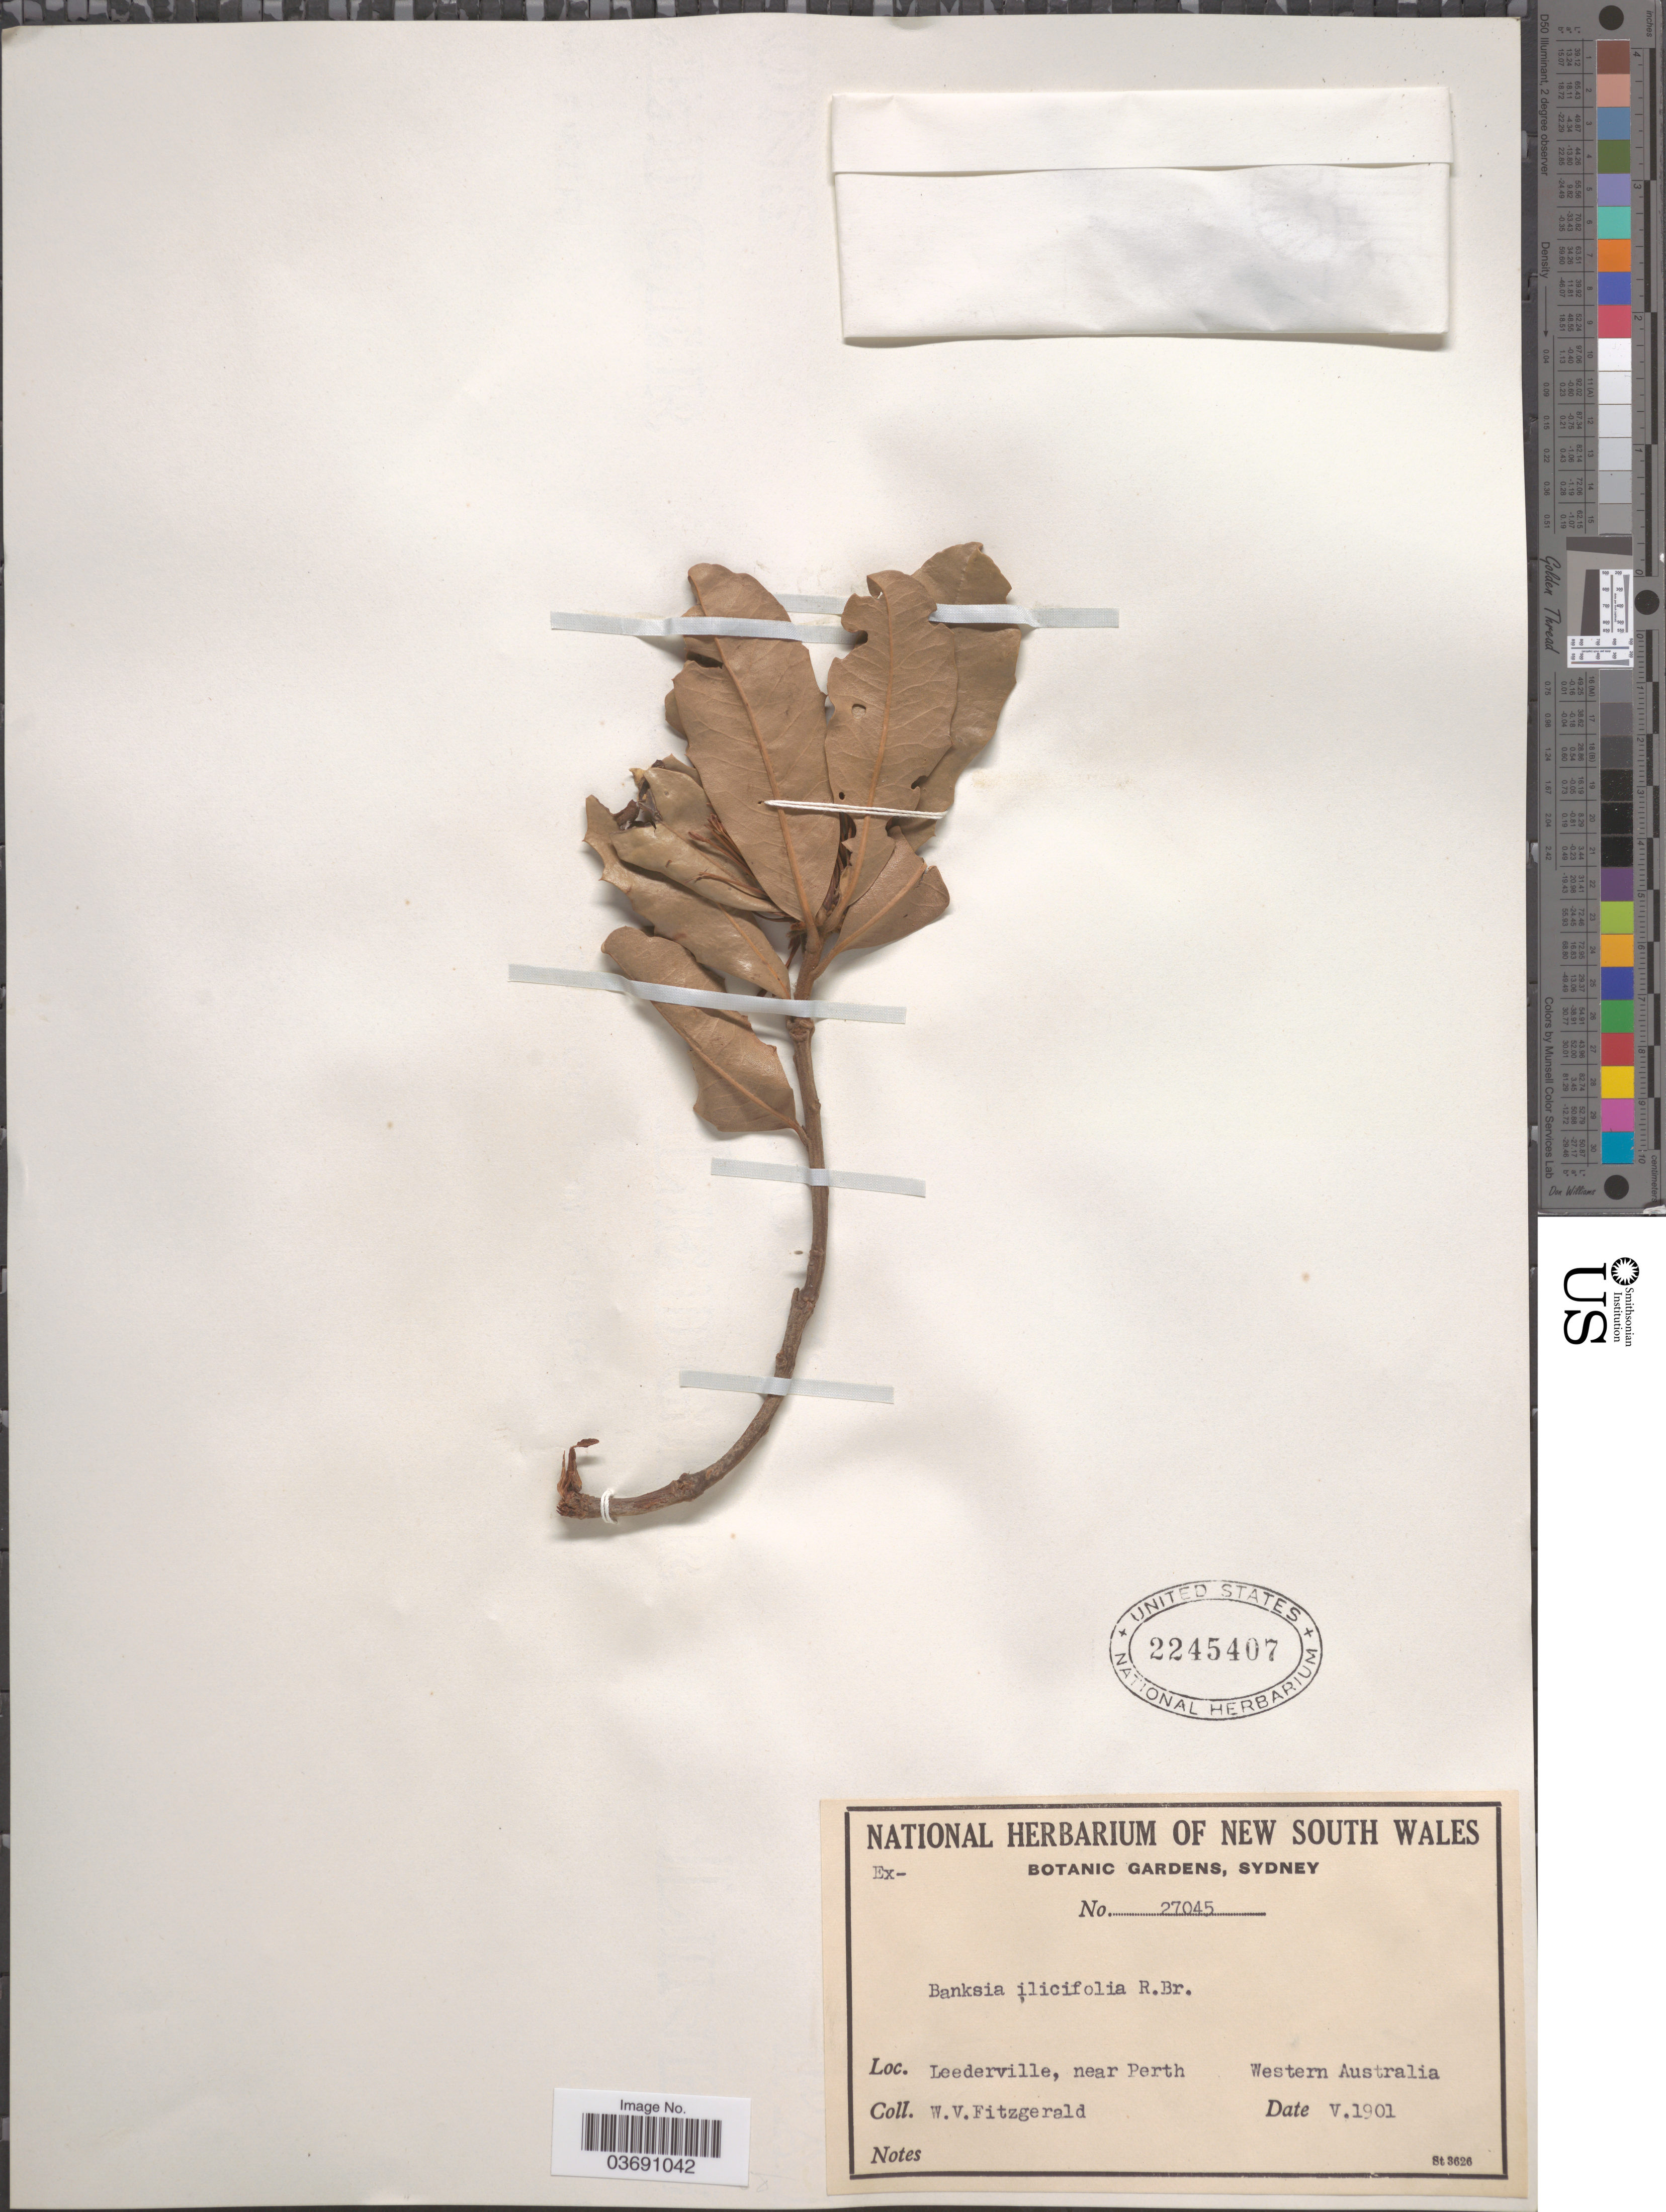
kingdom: Plantae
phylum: Tracheophyta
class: Magnoliopsida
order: Proteales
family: Proteaceae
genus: Banksia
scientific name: Banksia ilicifolia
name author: R. Br.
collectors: W. Fitzgerald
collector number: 27045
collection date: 1901-05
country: Australia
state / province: Western Australia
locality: Leederville, near Perth.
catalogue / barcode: US 2245407